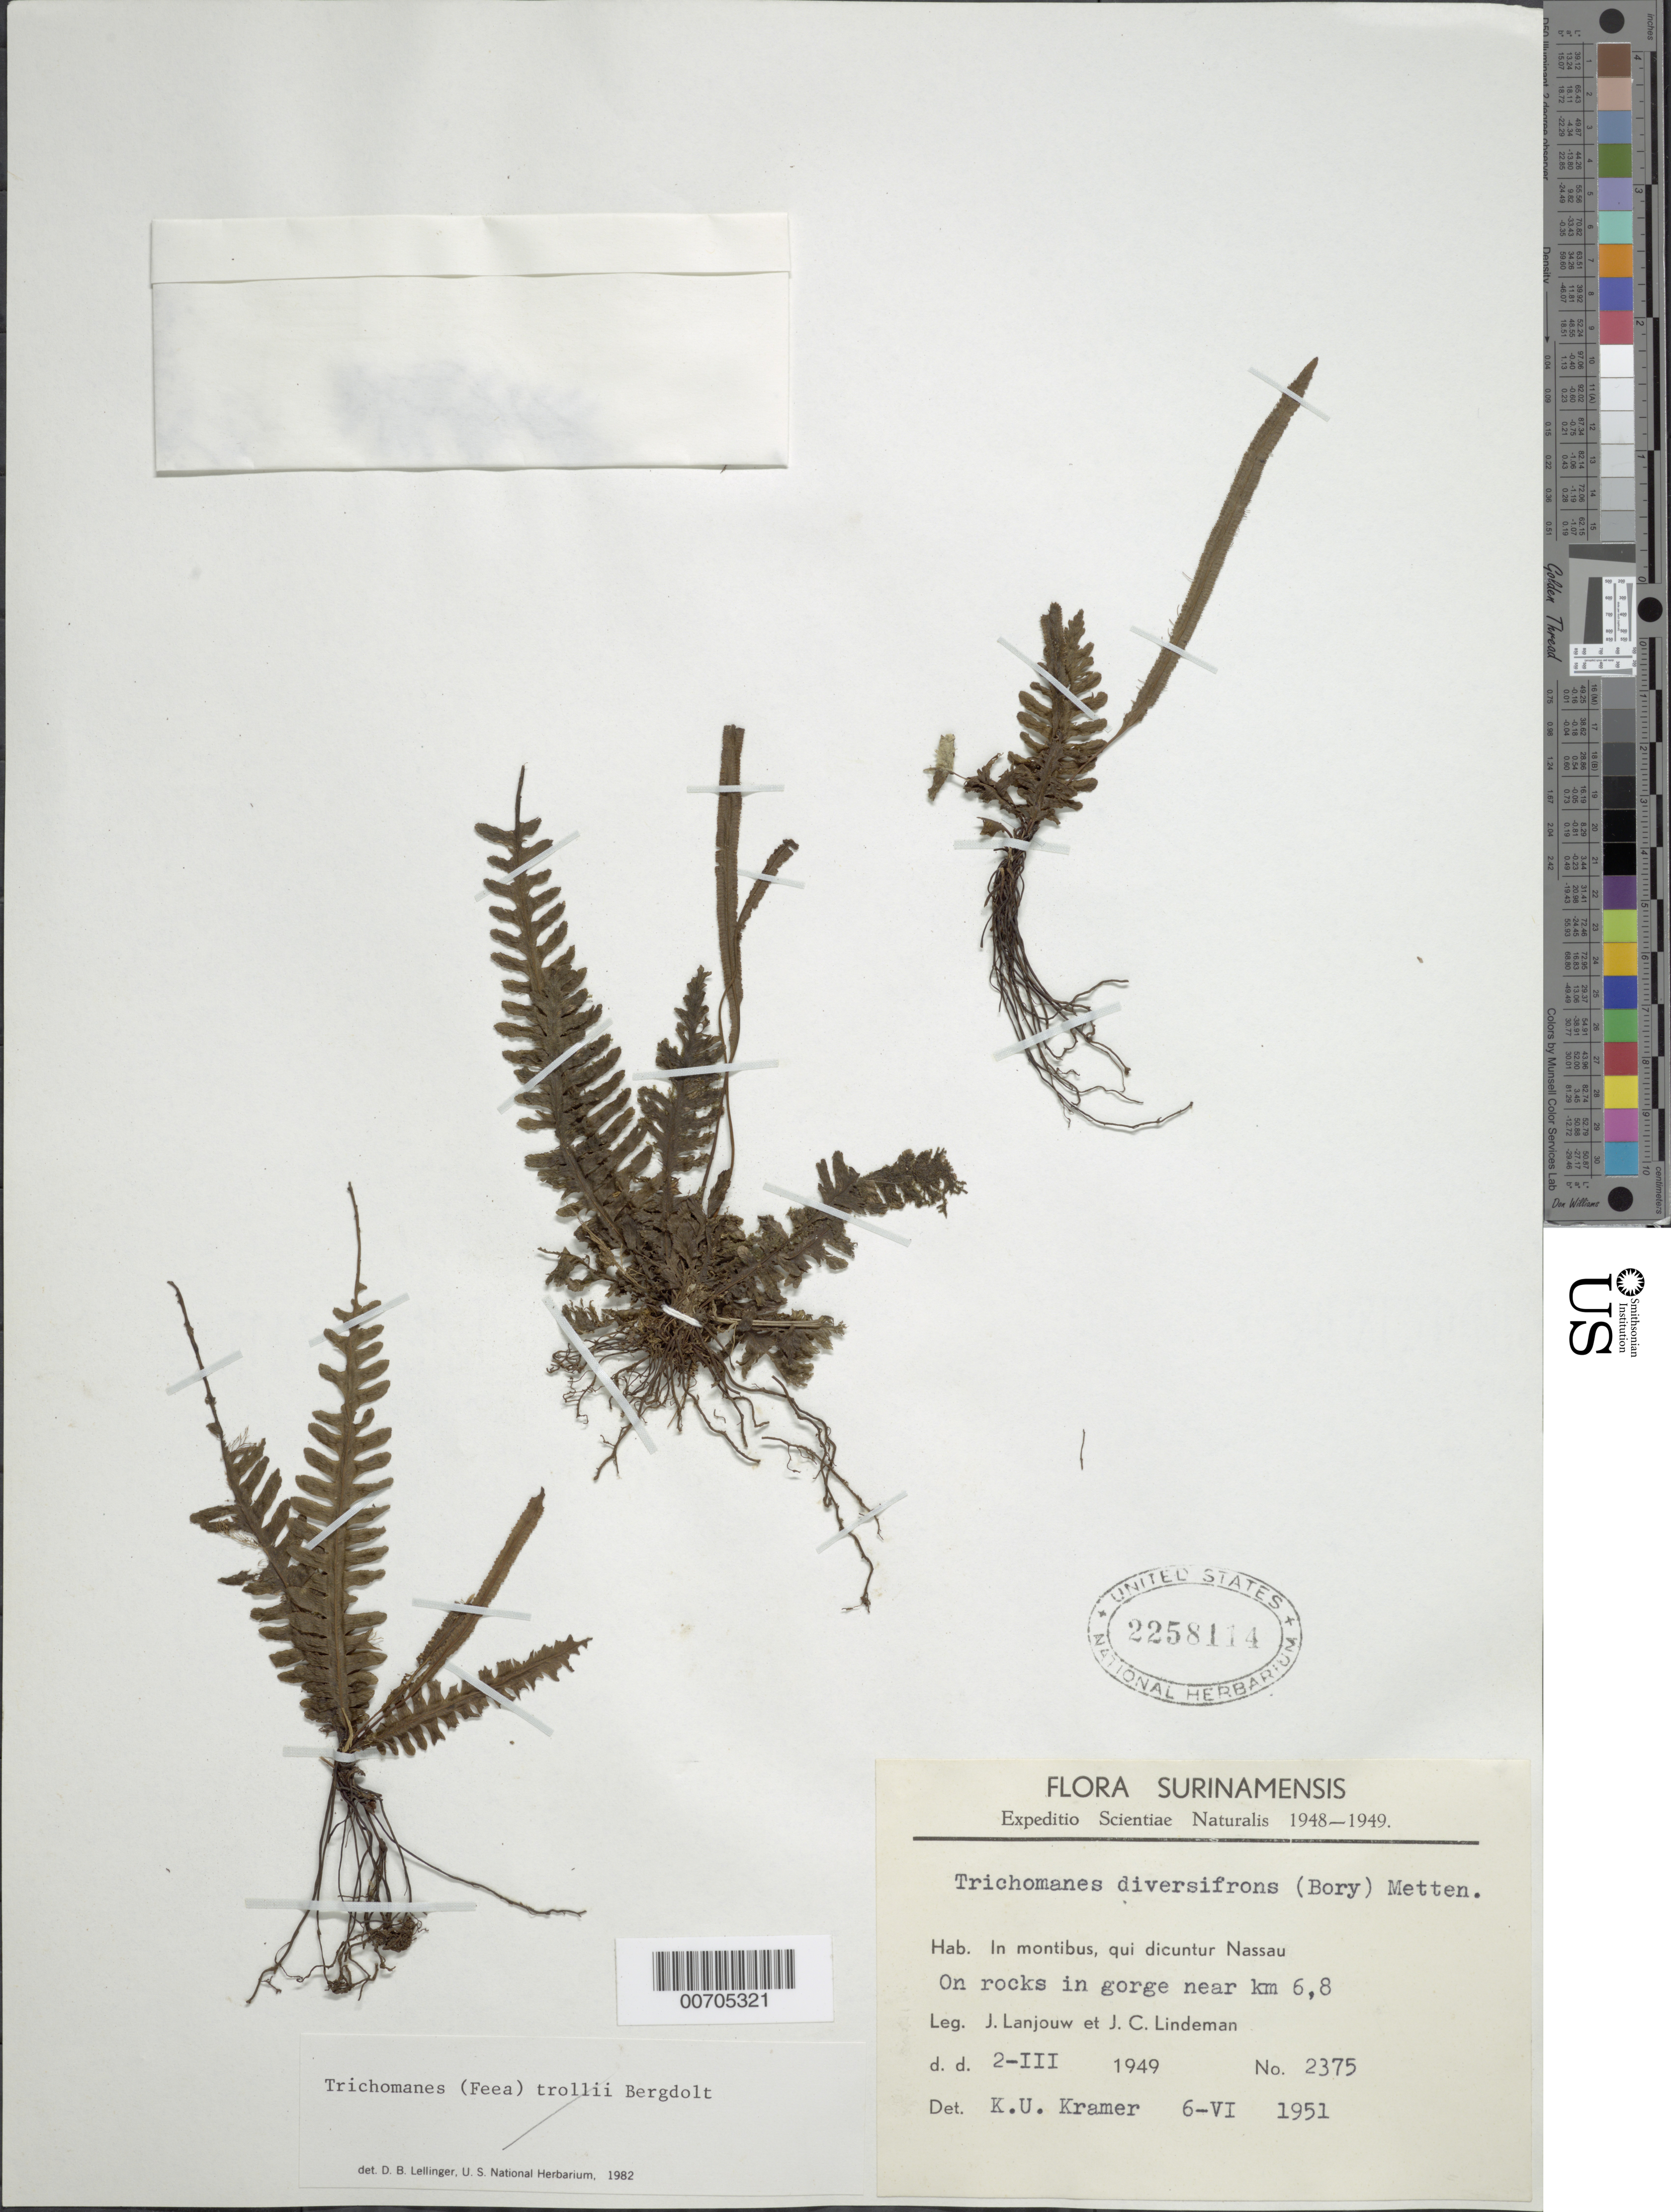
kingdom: Plantae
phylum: Tracheophyta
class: Polypodiopsida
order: Hymenophyllales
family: Hymenophyllaceae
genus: Trichomanes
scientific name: Trichomanes diversifrons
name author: (Bory) Mett. ex Sadeb.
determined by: Lellinger, David B., (BOT), Smithsonian Institution - National Museum of Natural History (UNITED STATES)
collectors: J. Lanjouw & J. C. Lindeman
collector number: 51 2375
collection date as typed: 6-Jun-51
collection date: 1951-06-06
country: Suriname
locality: Nassau Mts., near km 6.8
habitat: Rocks in gorge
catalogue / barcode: US 2258114